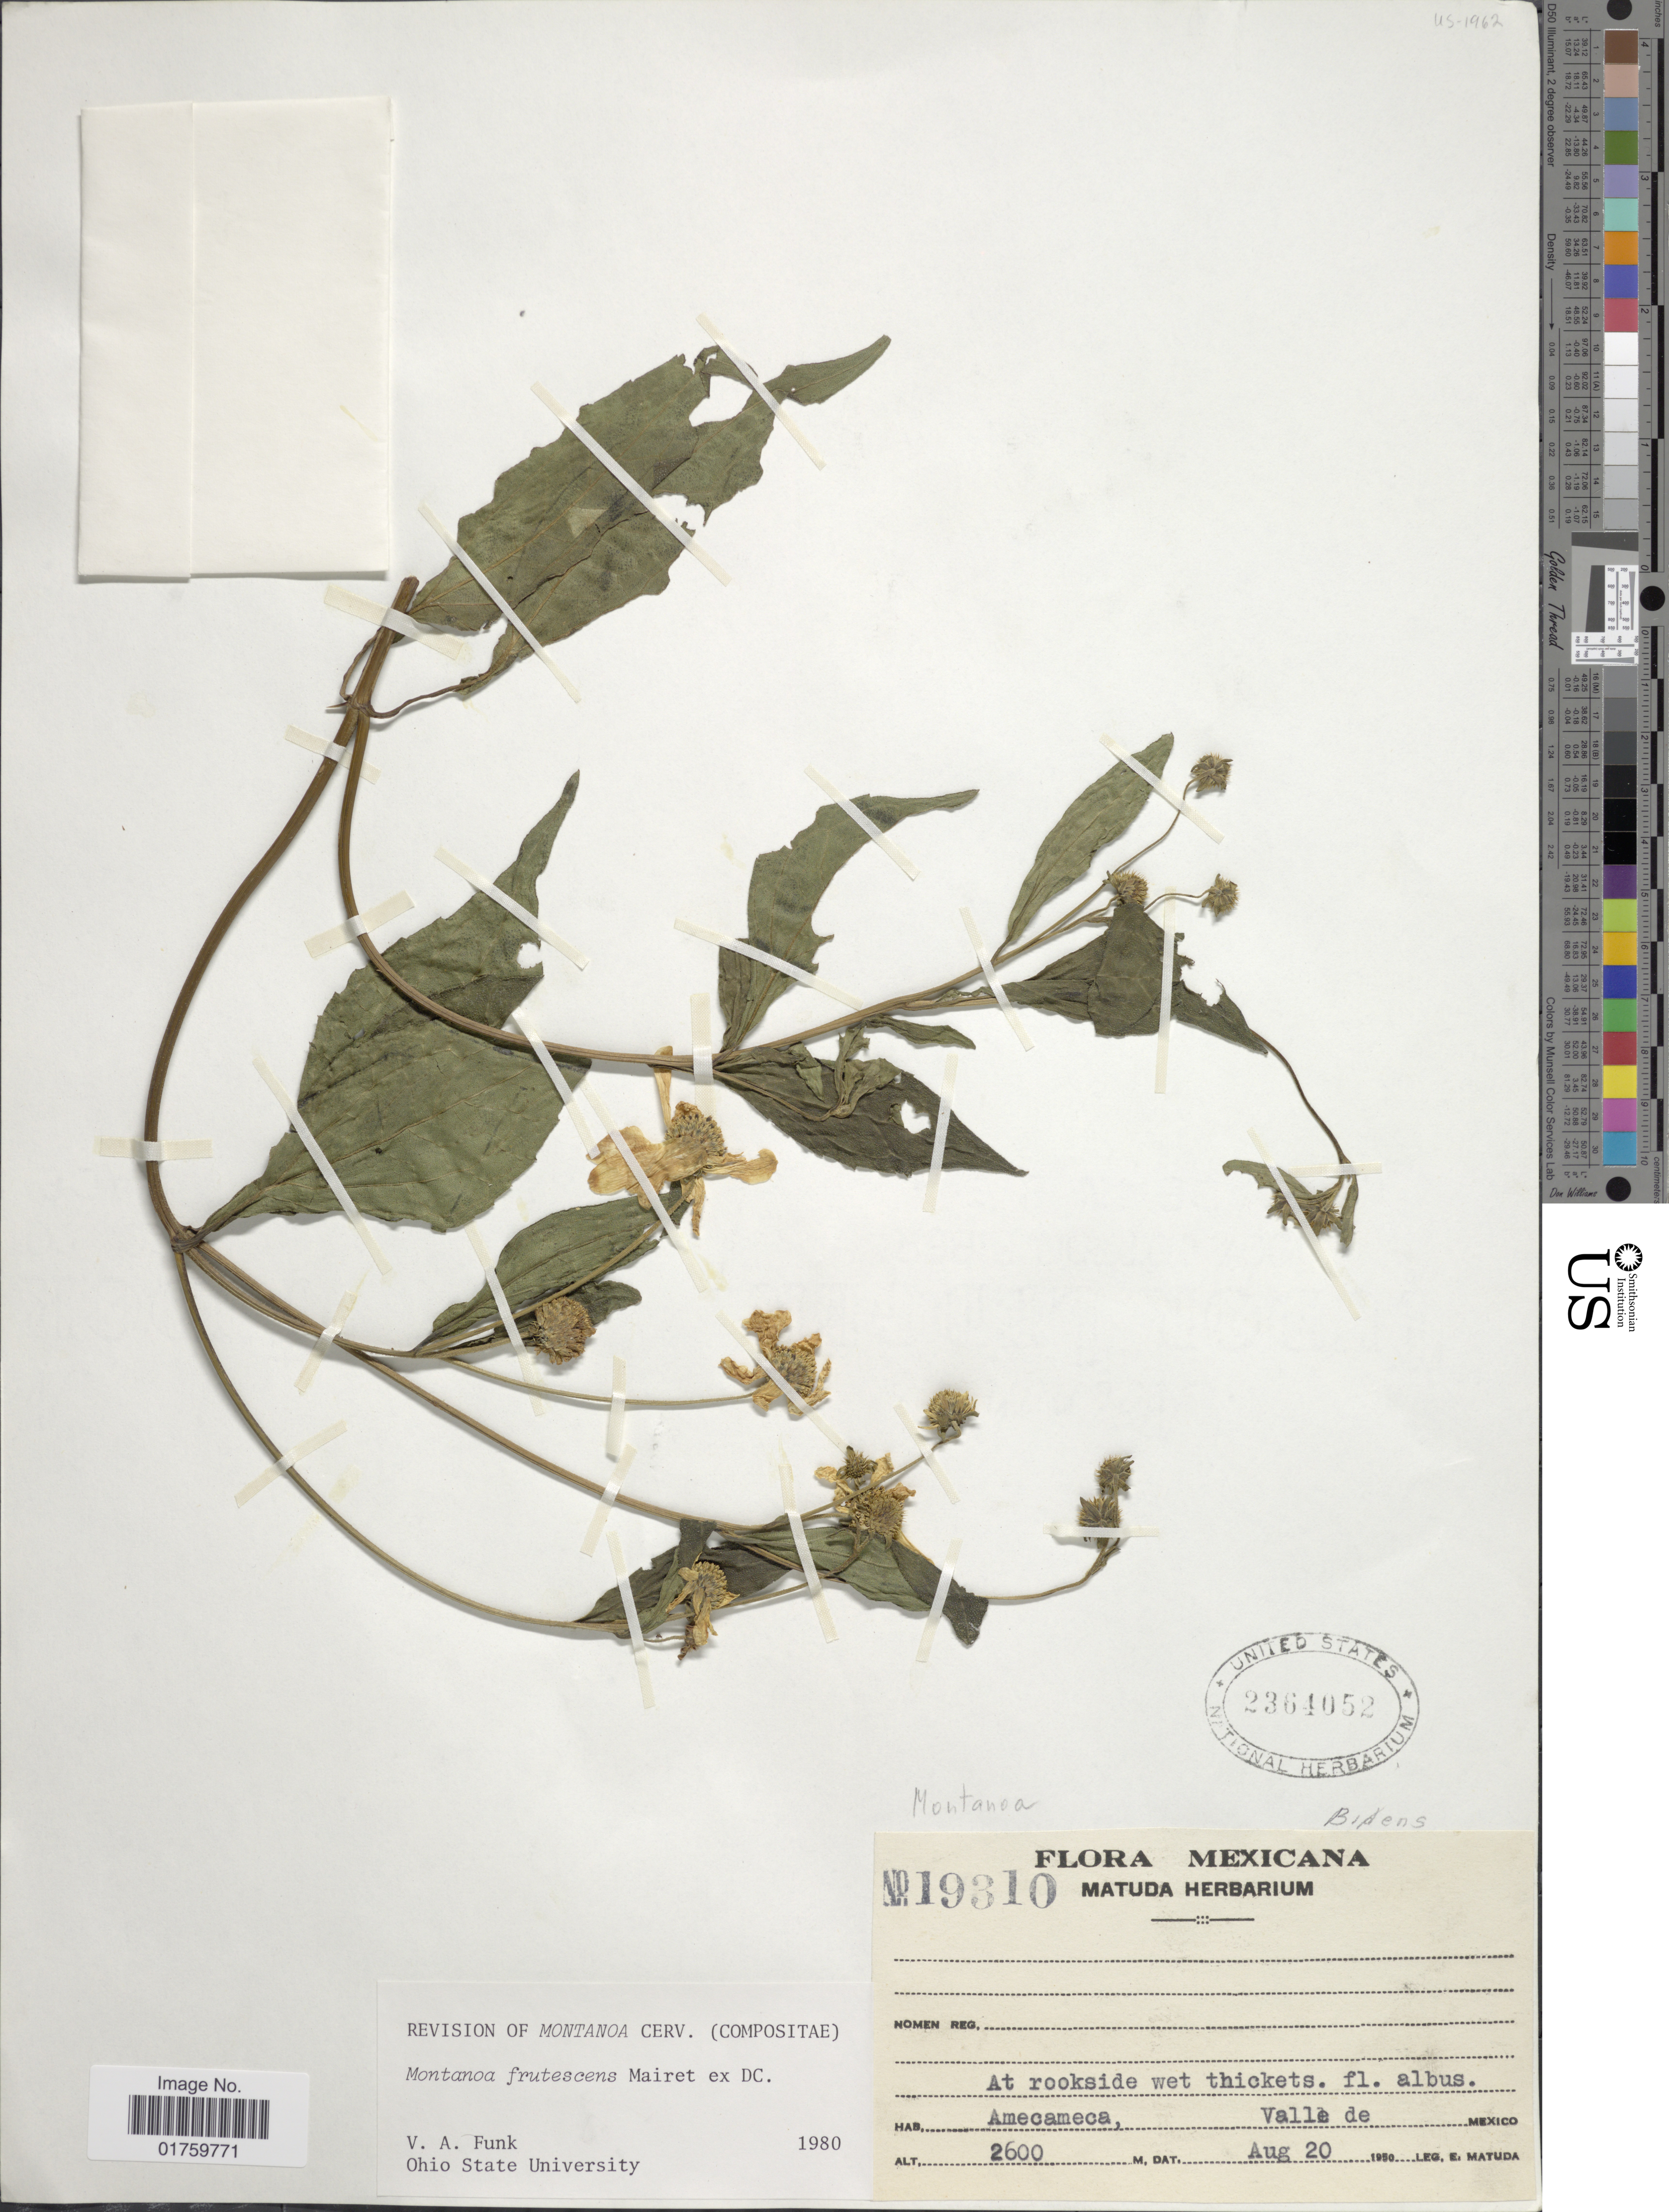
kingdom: Plantae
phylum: Tracheophyta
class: Magnoliopsida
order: Asterales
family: Asteraceae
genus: Montanoa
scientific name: Montanoa frutescens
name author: Mairet ex DC.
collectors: E. Matuda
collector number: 19310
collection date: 1950-08-20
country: Mexico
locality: At rookside wet thickets, Amecameca, Valle de Mexico.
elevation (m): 2600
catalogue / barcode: US 2364052